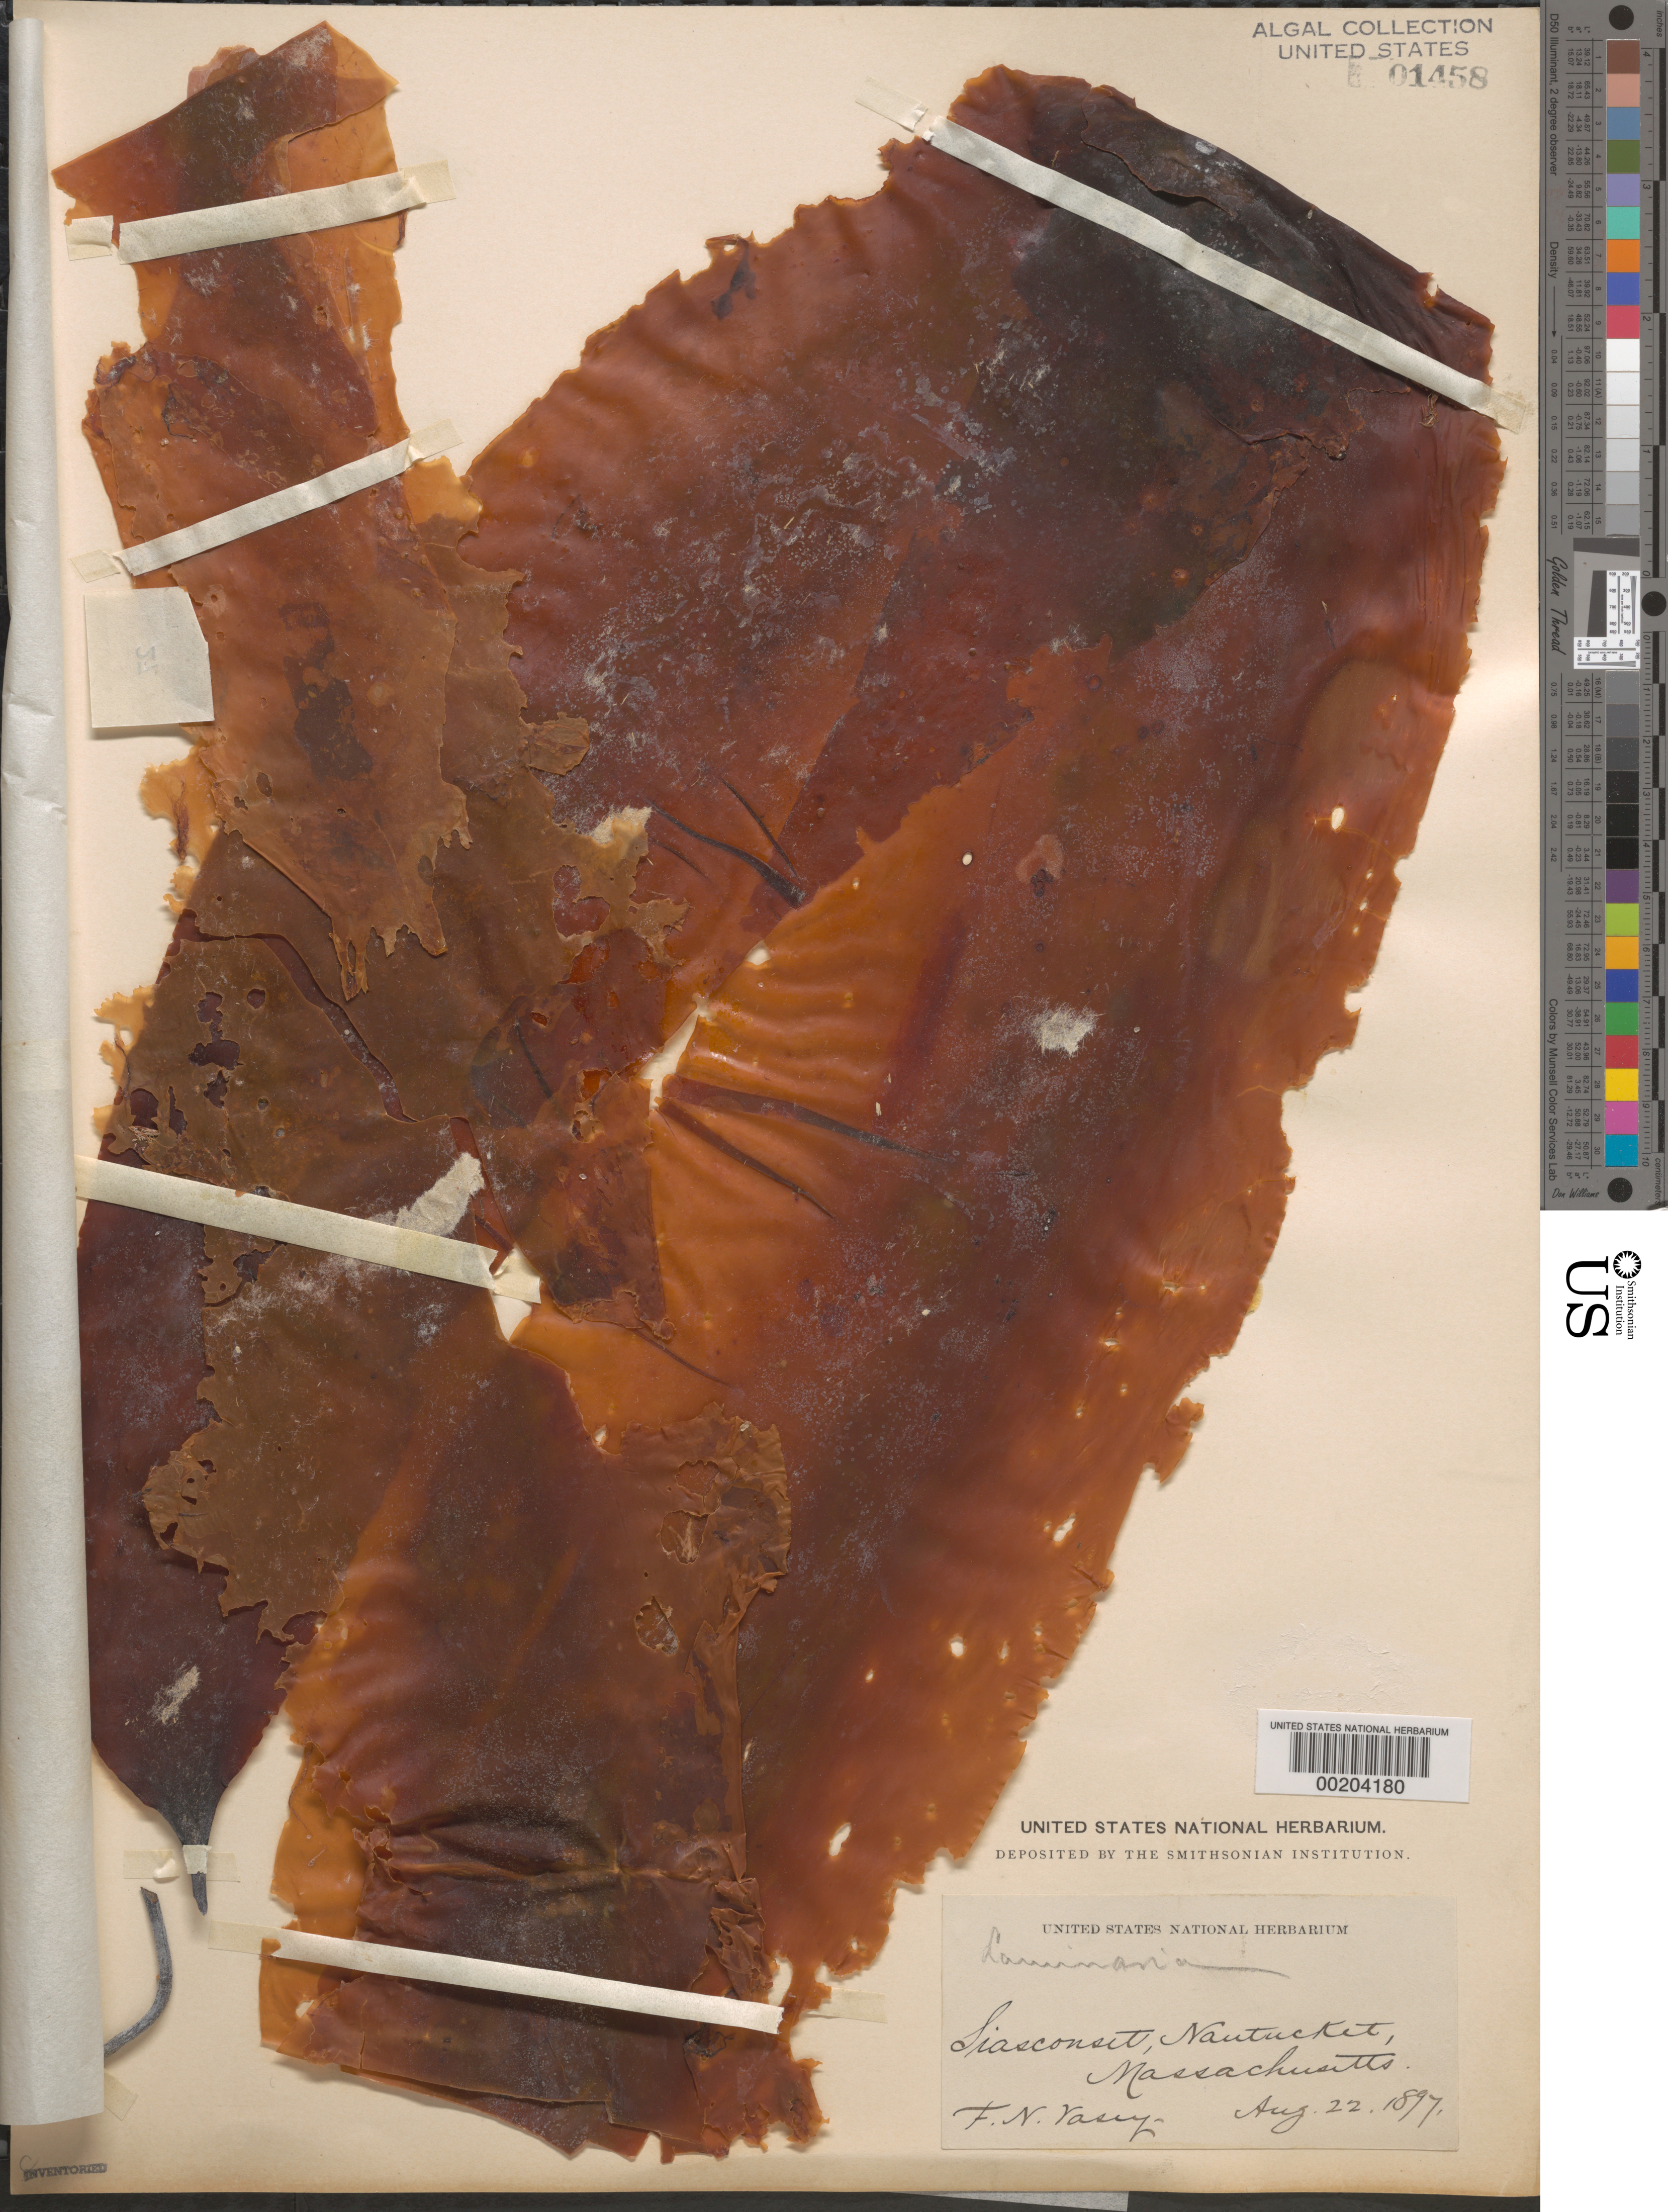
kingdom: Chromista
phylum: Ochrophyta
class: Phaeophyceae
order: Laminariales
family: Laminariaceae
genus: Laminaria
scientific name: Laminaria sp.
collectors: F. N. Vasey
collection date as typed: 22 Aug 1897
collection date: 1897-08-22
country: United States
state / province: Massachusetts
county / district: Nantucket County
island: Nantucket Island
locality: Siasconset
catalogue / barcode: US 1458